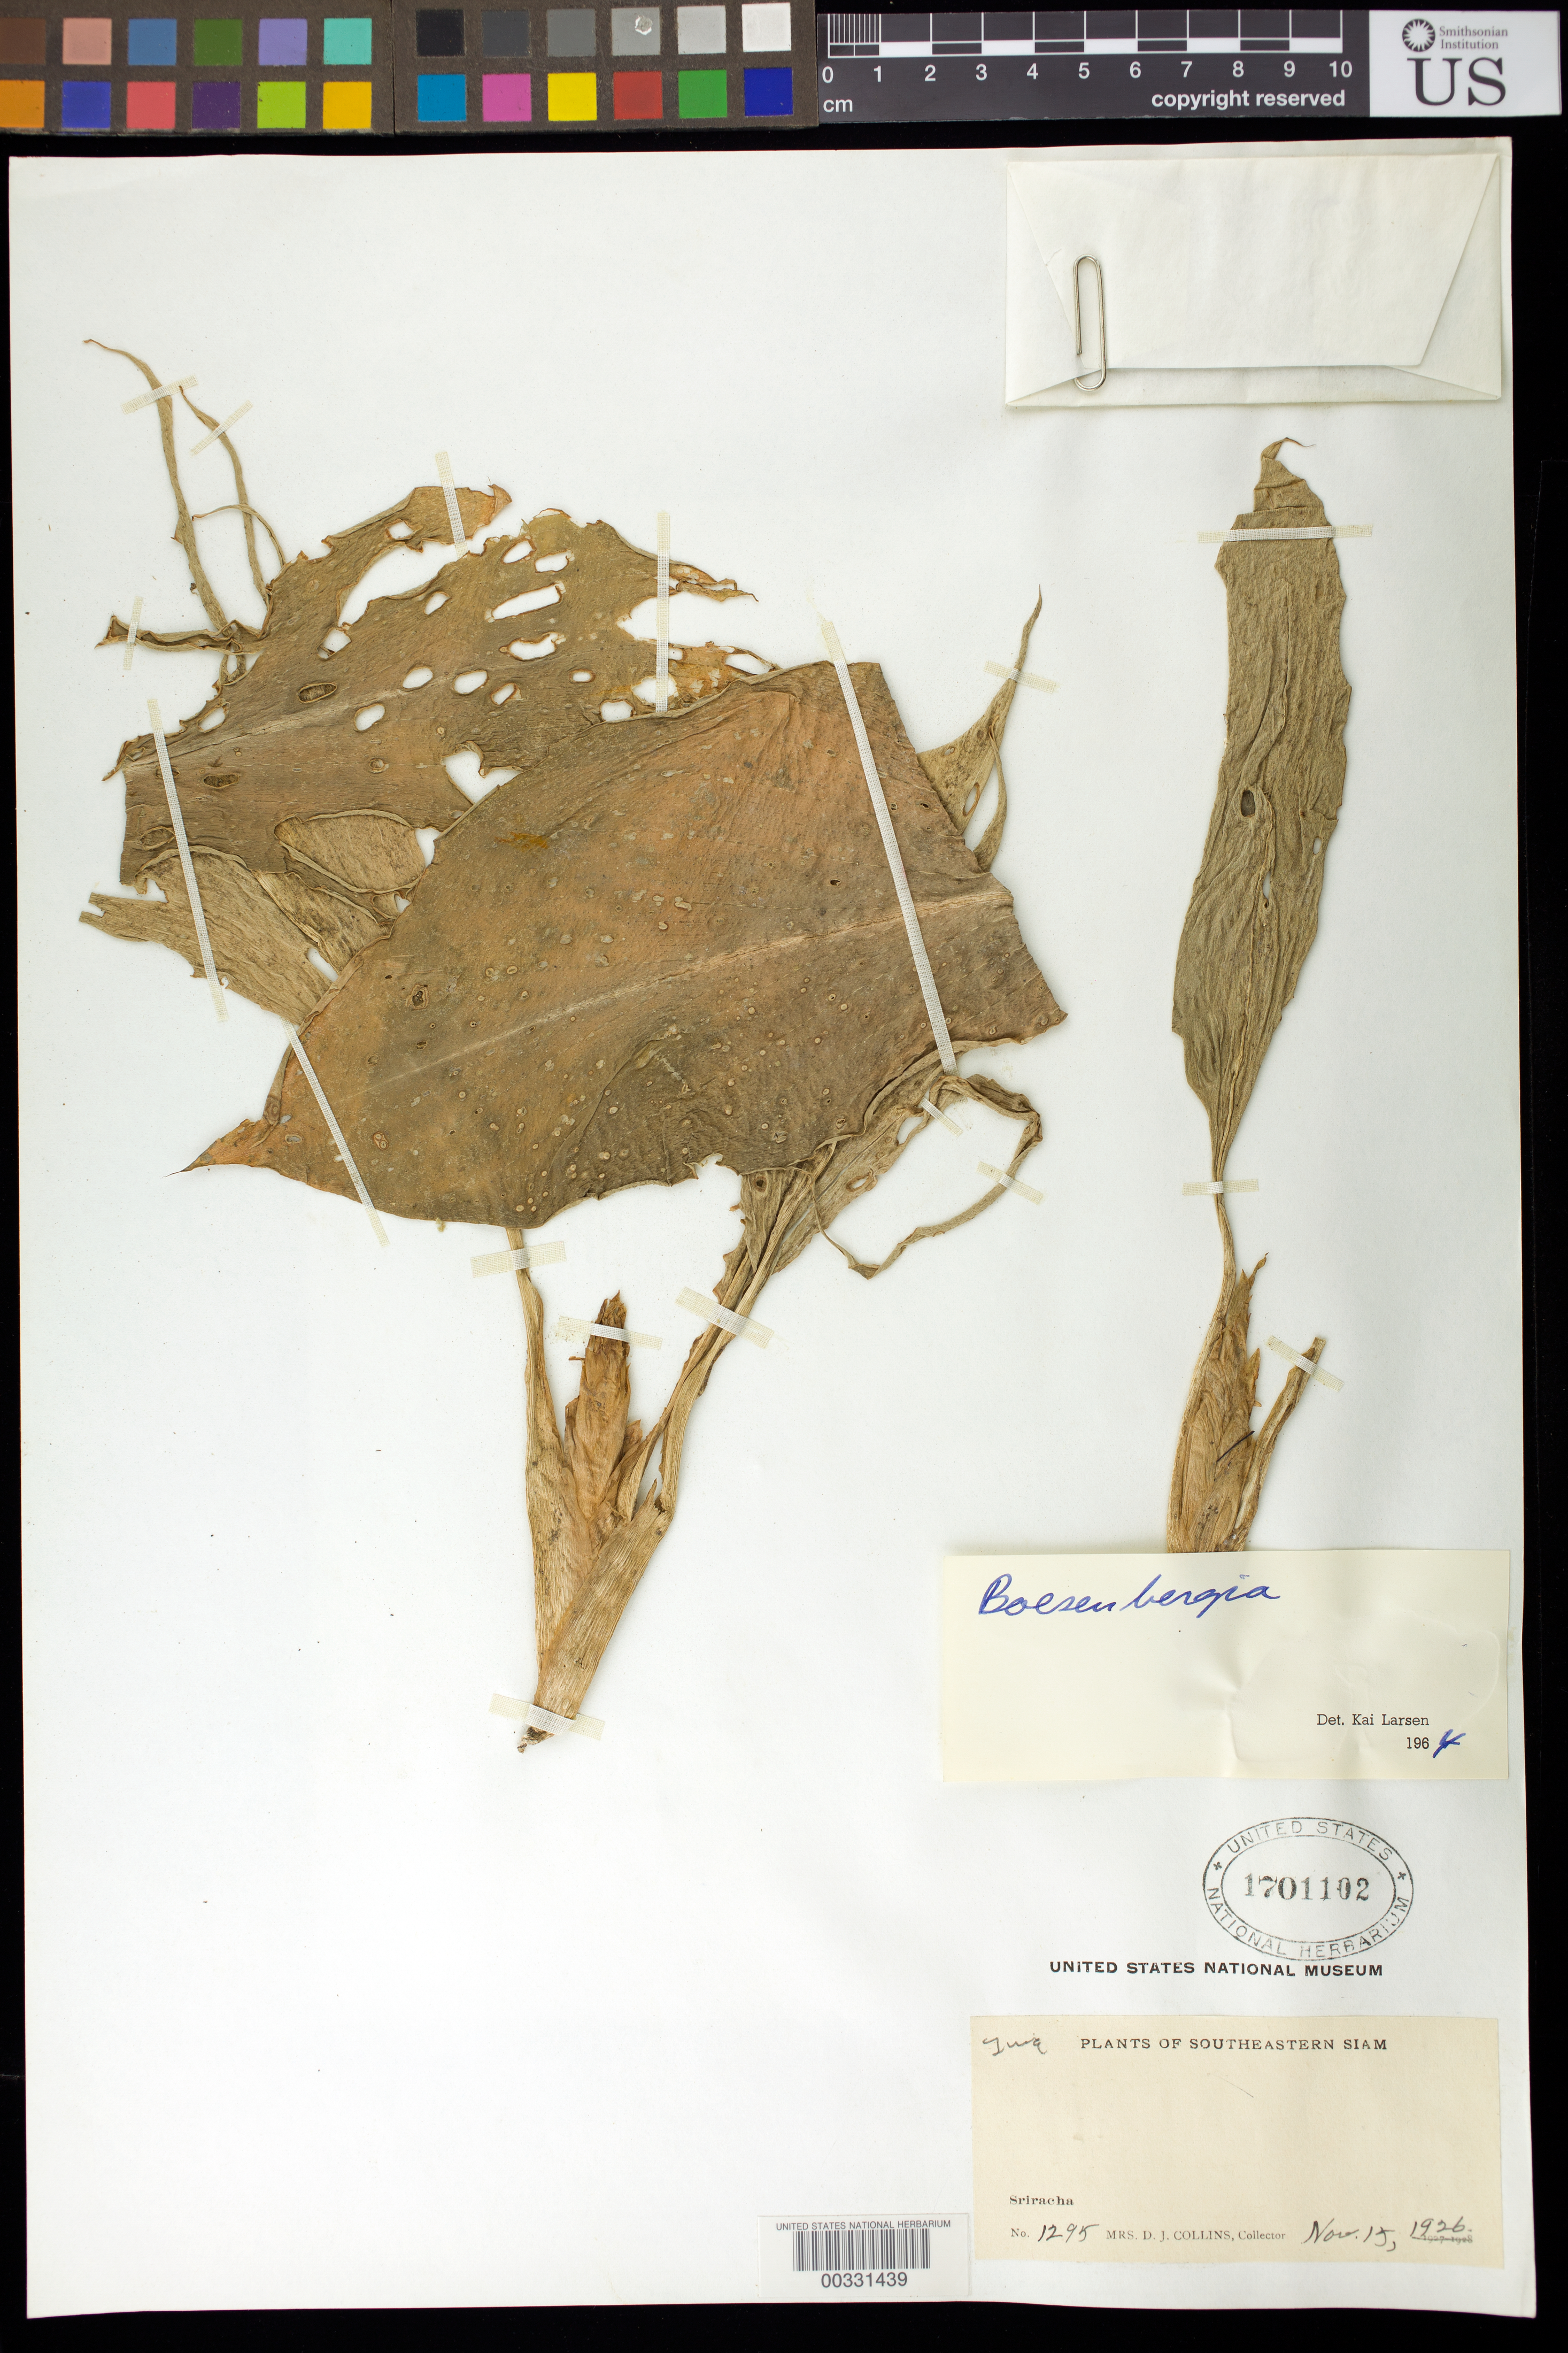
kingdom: Plantae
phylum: Tracheophyta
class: Liliopsida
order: Zingiberales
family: Zingiberaceae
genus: Boesenbergia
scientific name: Boesenbergia sp.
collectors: Mrs. D. J. Collins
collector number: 1295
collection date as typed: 15 Nov 1926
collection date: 1926-11-15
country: Thailand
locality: Plants of southeastern siam, sriracha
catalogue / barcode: US 1701102